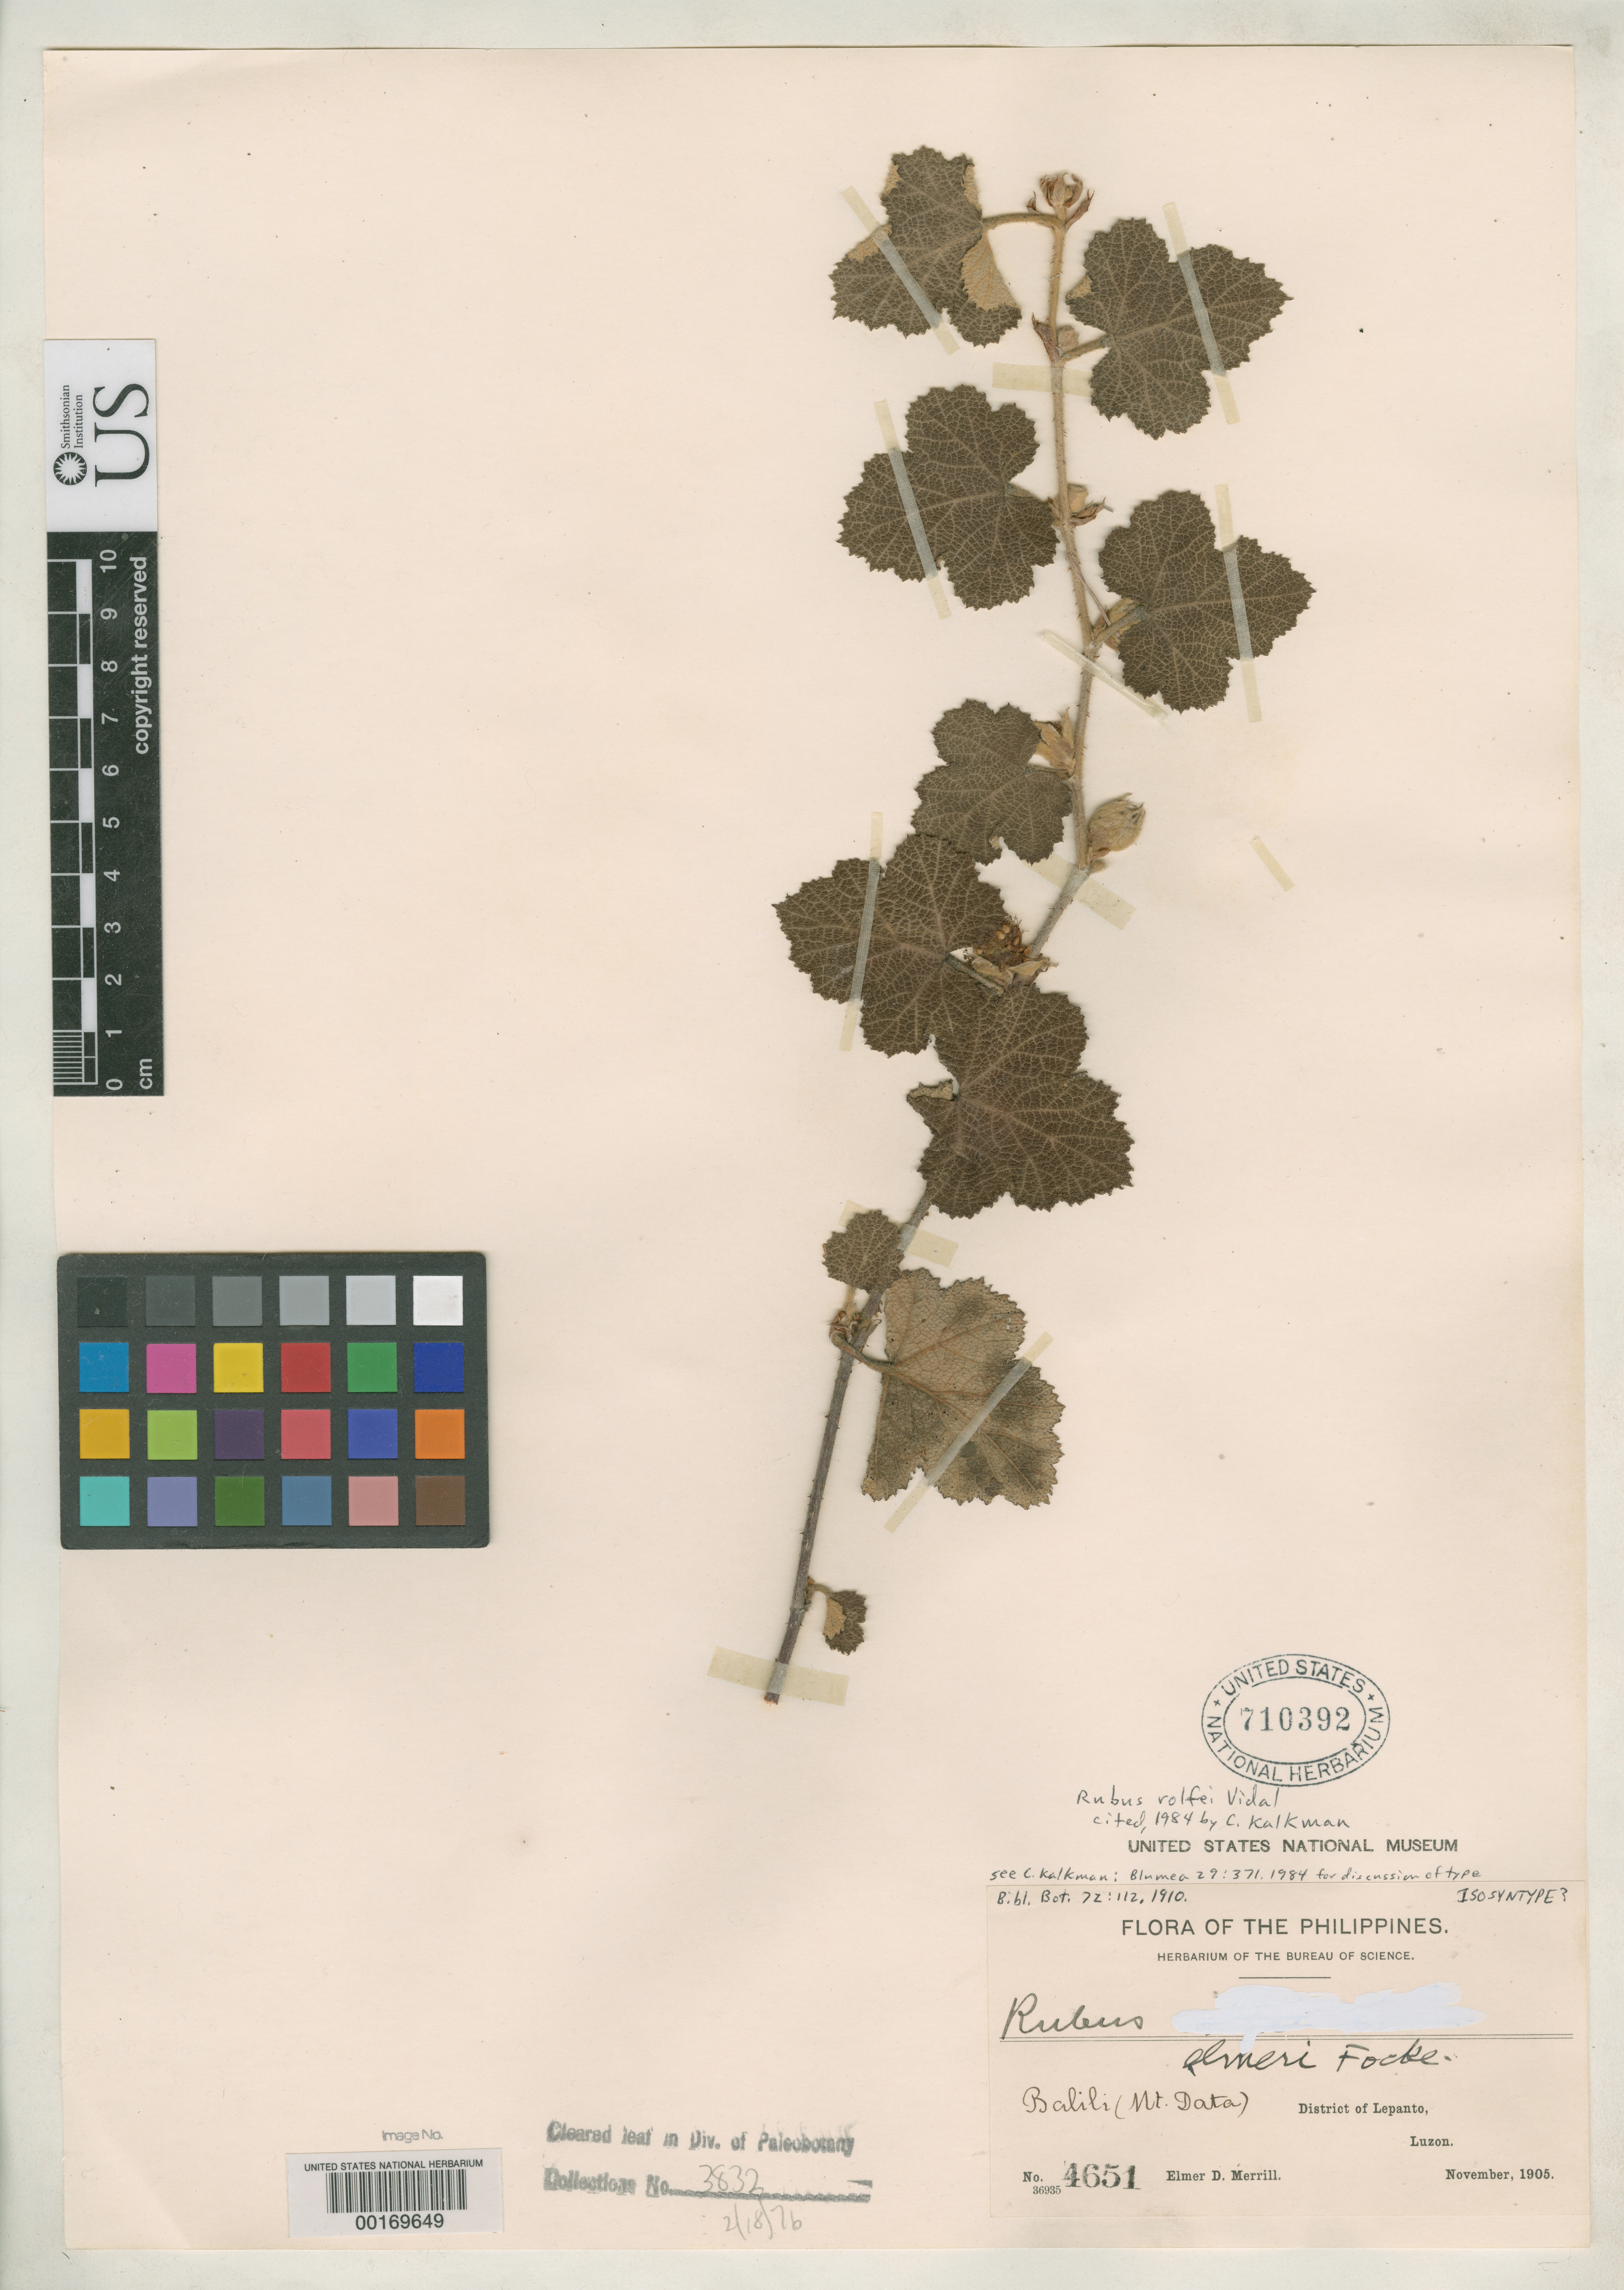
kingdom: Plantae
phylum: Tracheophyta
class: Magnoliopsida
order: Rosales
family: Rosaceae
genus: Rubus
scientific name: Rubus elmeri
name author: Focke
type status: Isosyntype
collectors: E. D. Merrill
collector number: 4651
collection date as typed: Nov 1905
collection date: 1905-11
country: Philippines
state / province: Cordillera (Administrative Region)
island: Luzon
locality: Balili, Mount Data.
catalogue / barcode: US 710392